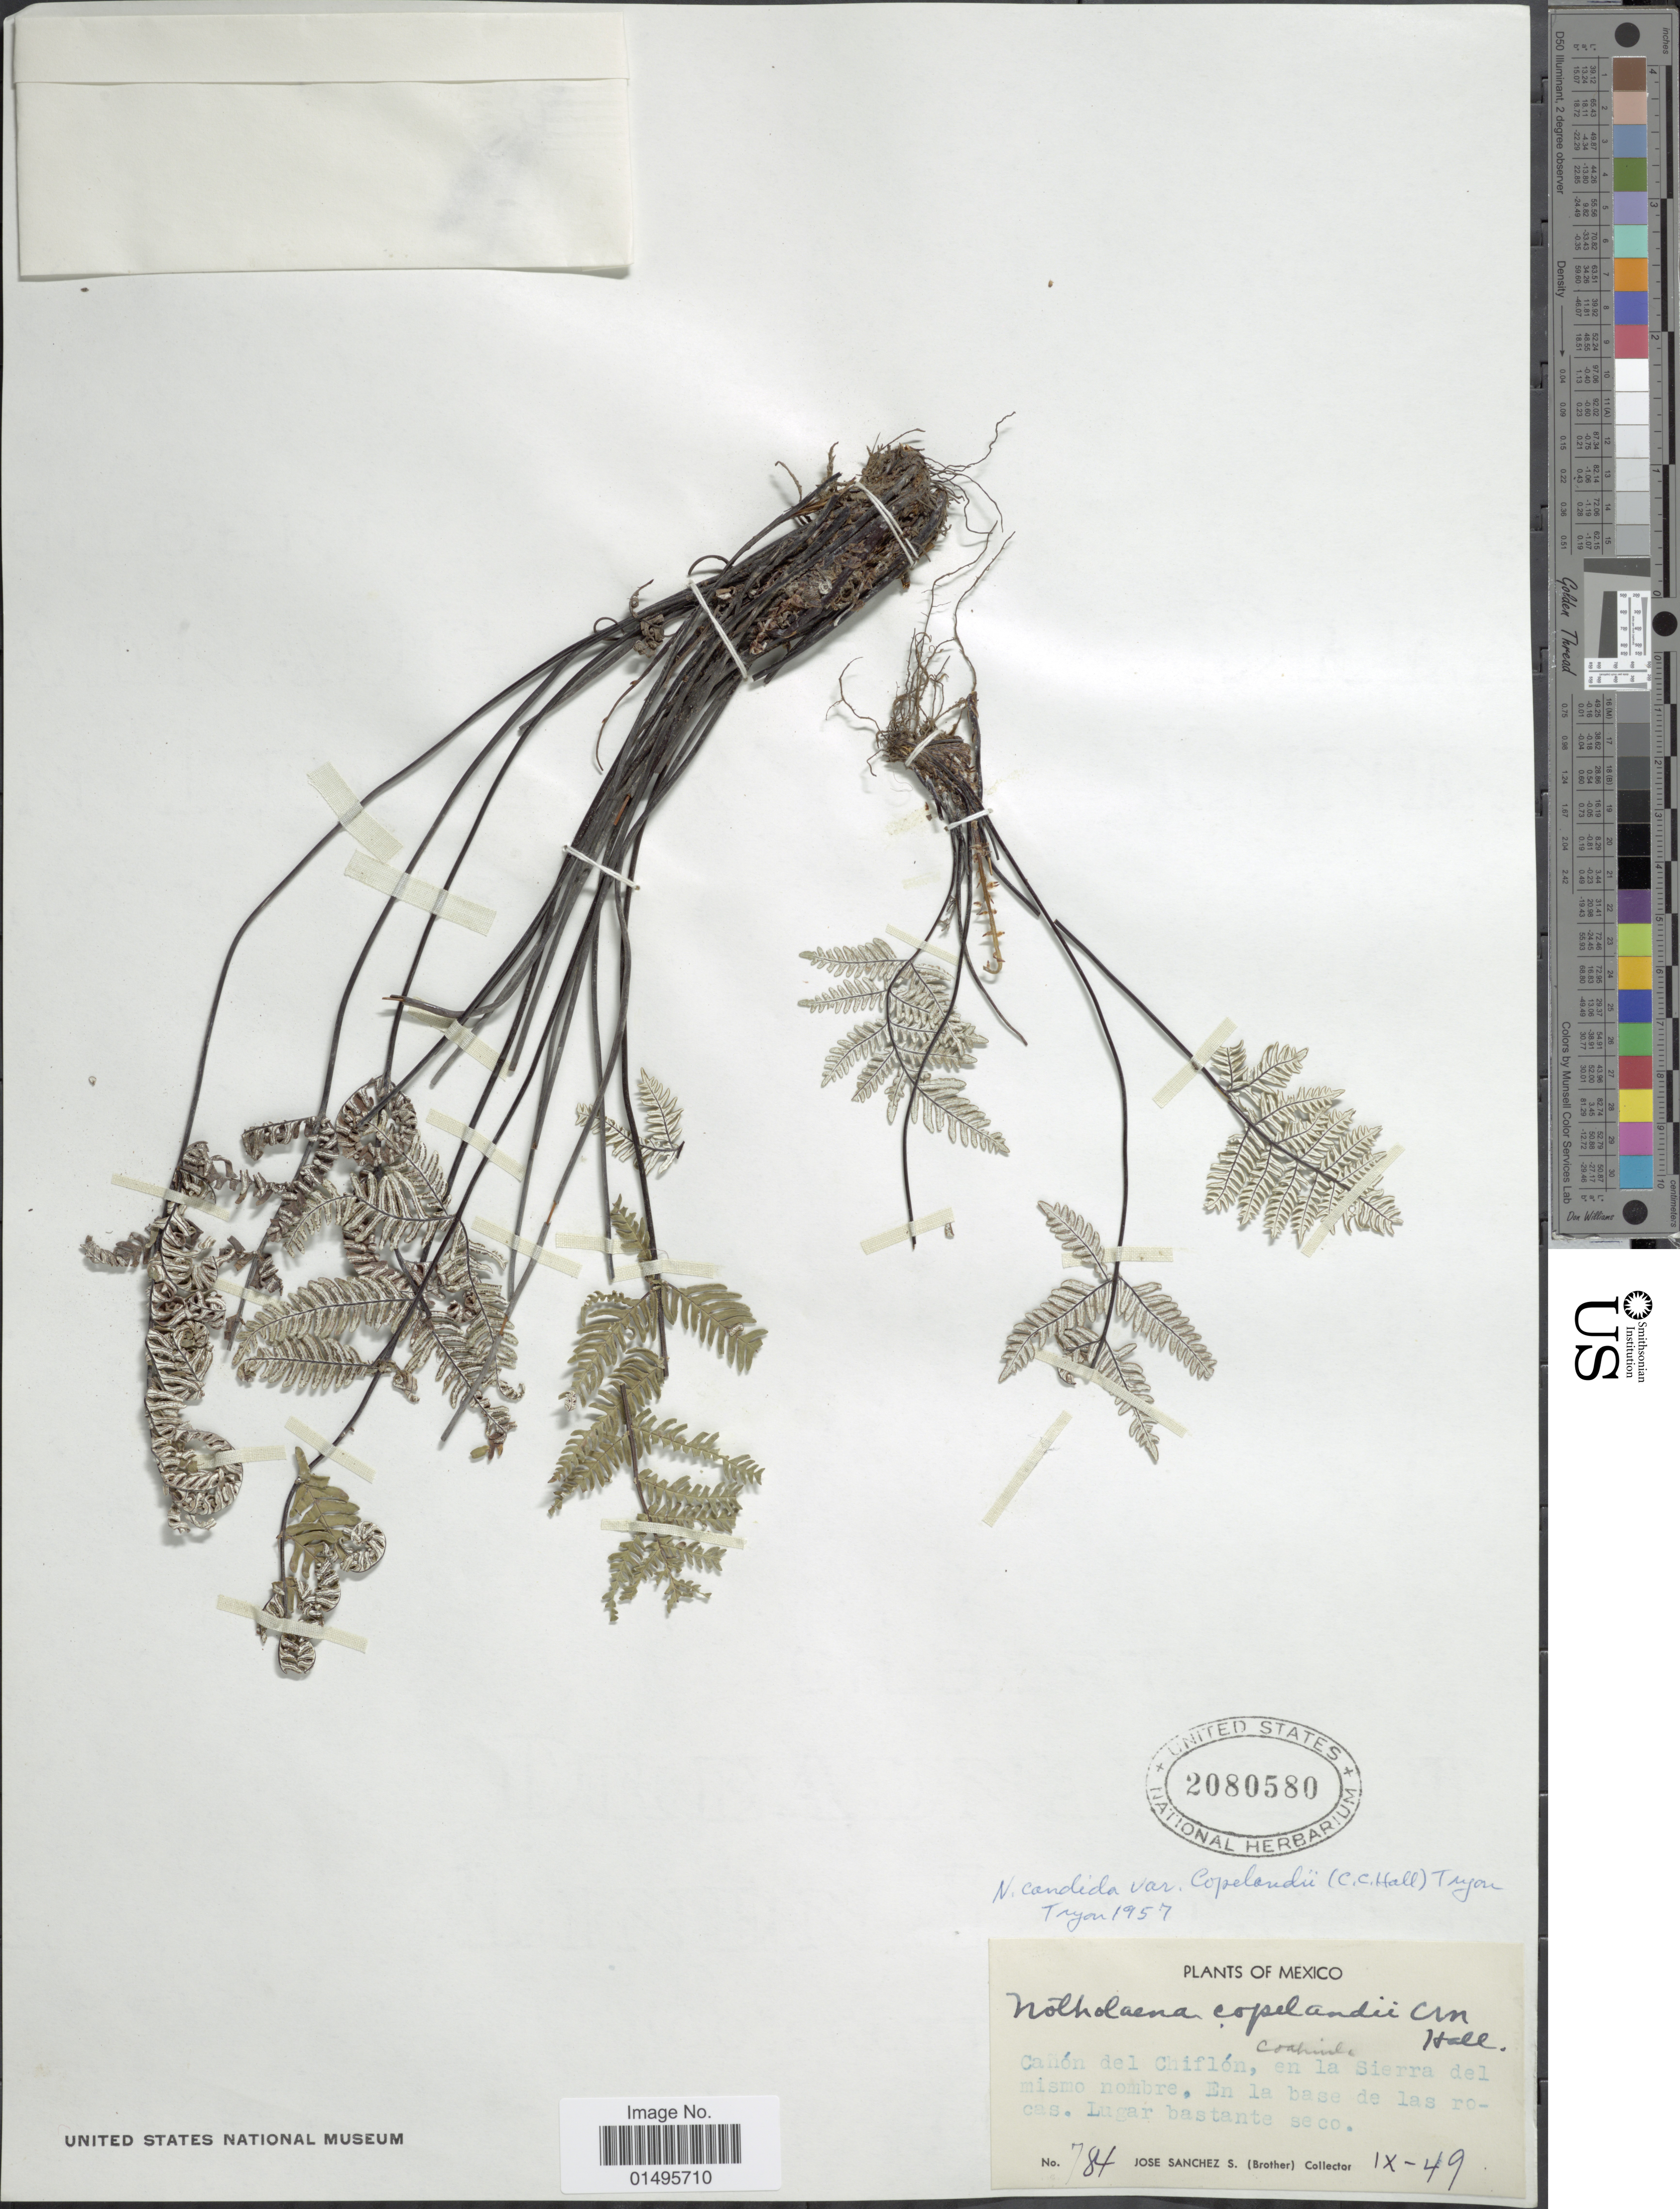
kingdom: Plantae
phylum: Tracheophyta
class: Polypodiopsida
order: Polypodiales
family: Pteridaceae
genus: Notholaena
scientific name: Notholaena candida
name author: (M. Martens) Hook.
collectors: J. Sanchez S.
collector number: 784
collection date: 1949-09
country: Mexico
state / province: Coahuila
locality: Canon del Chiflon, en la Sierra del mismo nombre.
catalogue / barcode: US 2080580